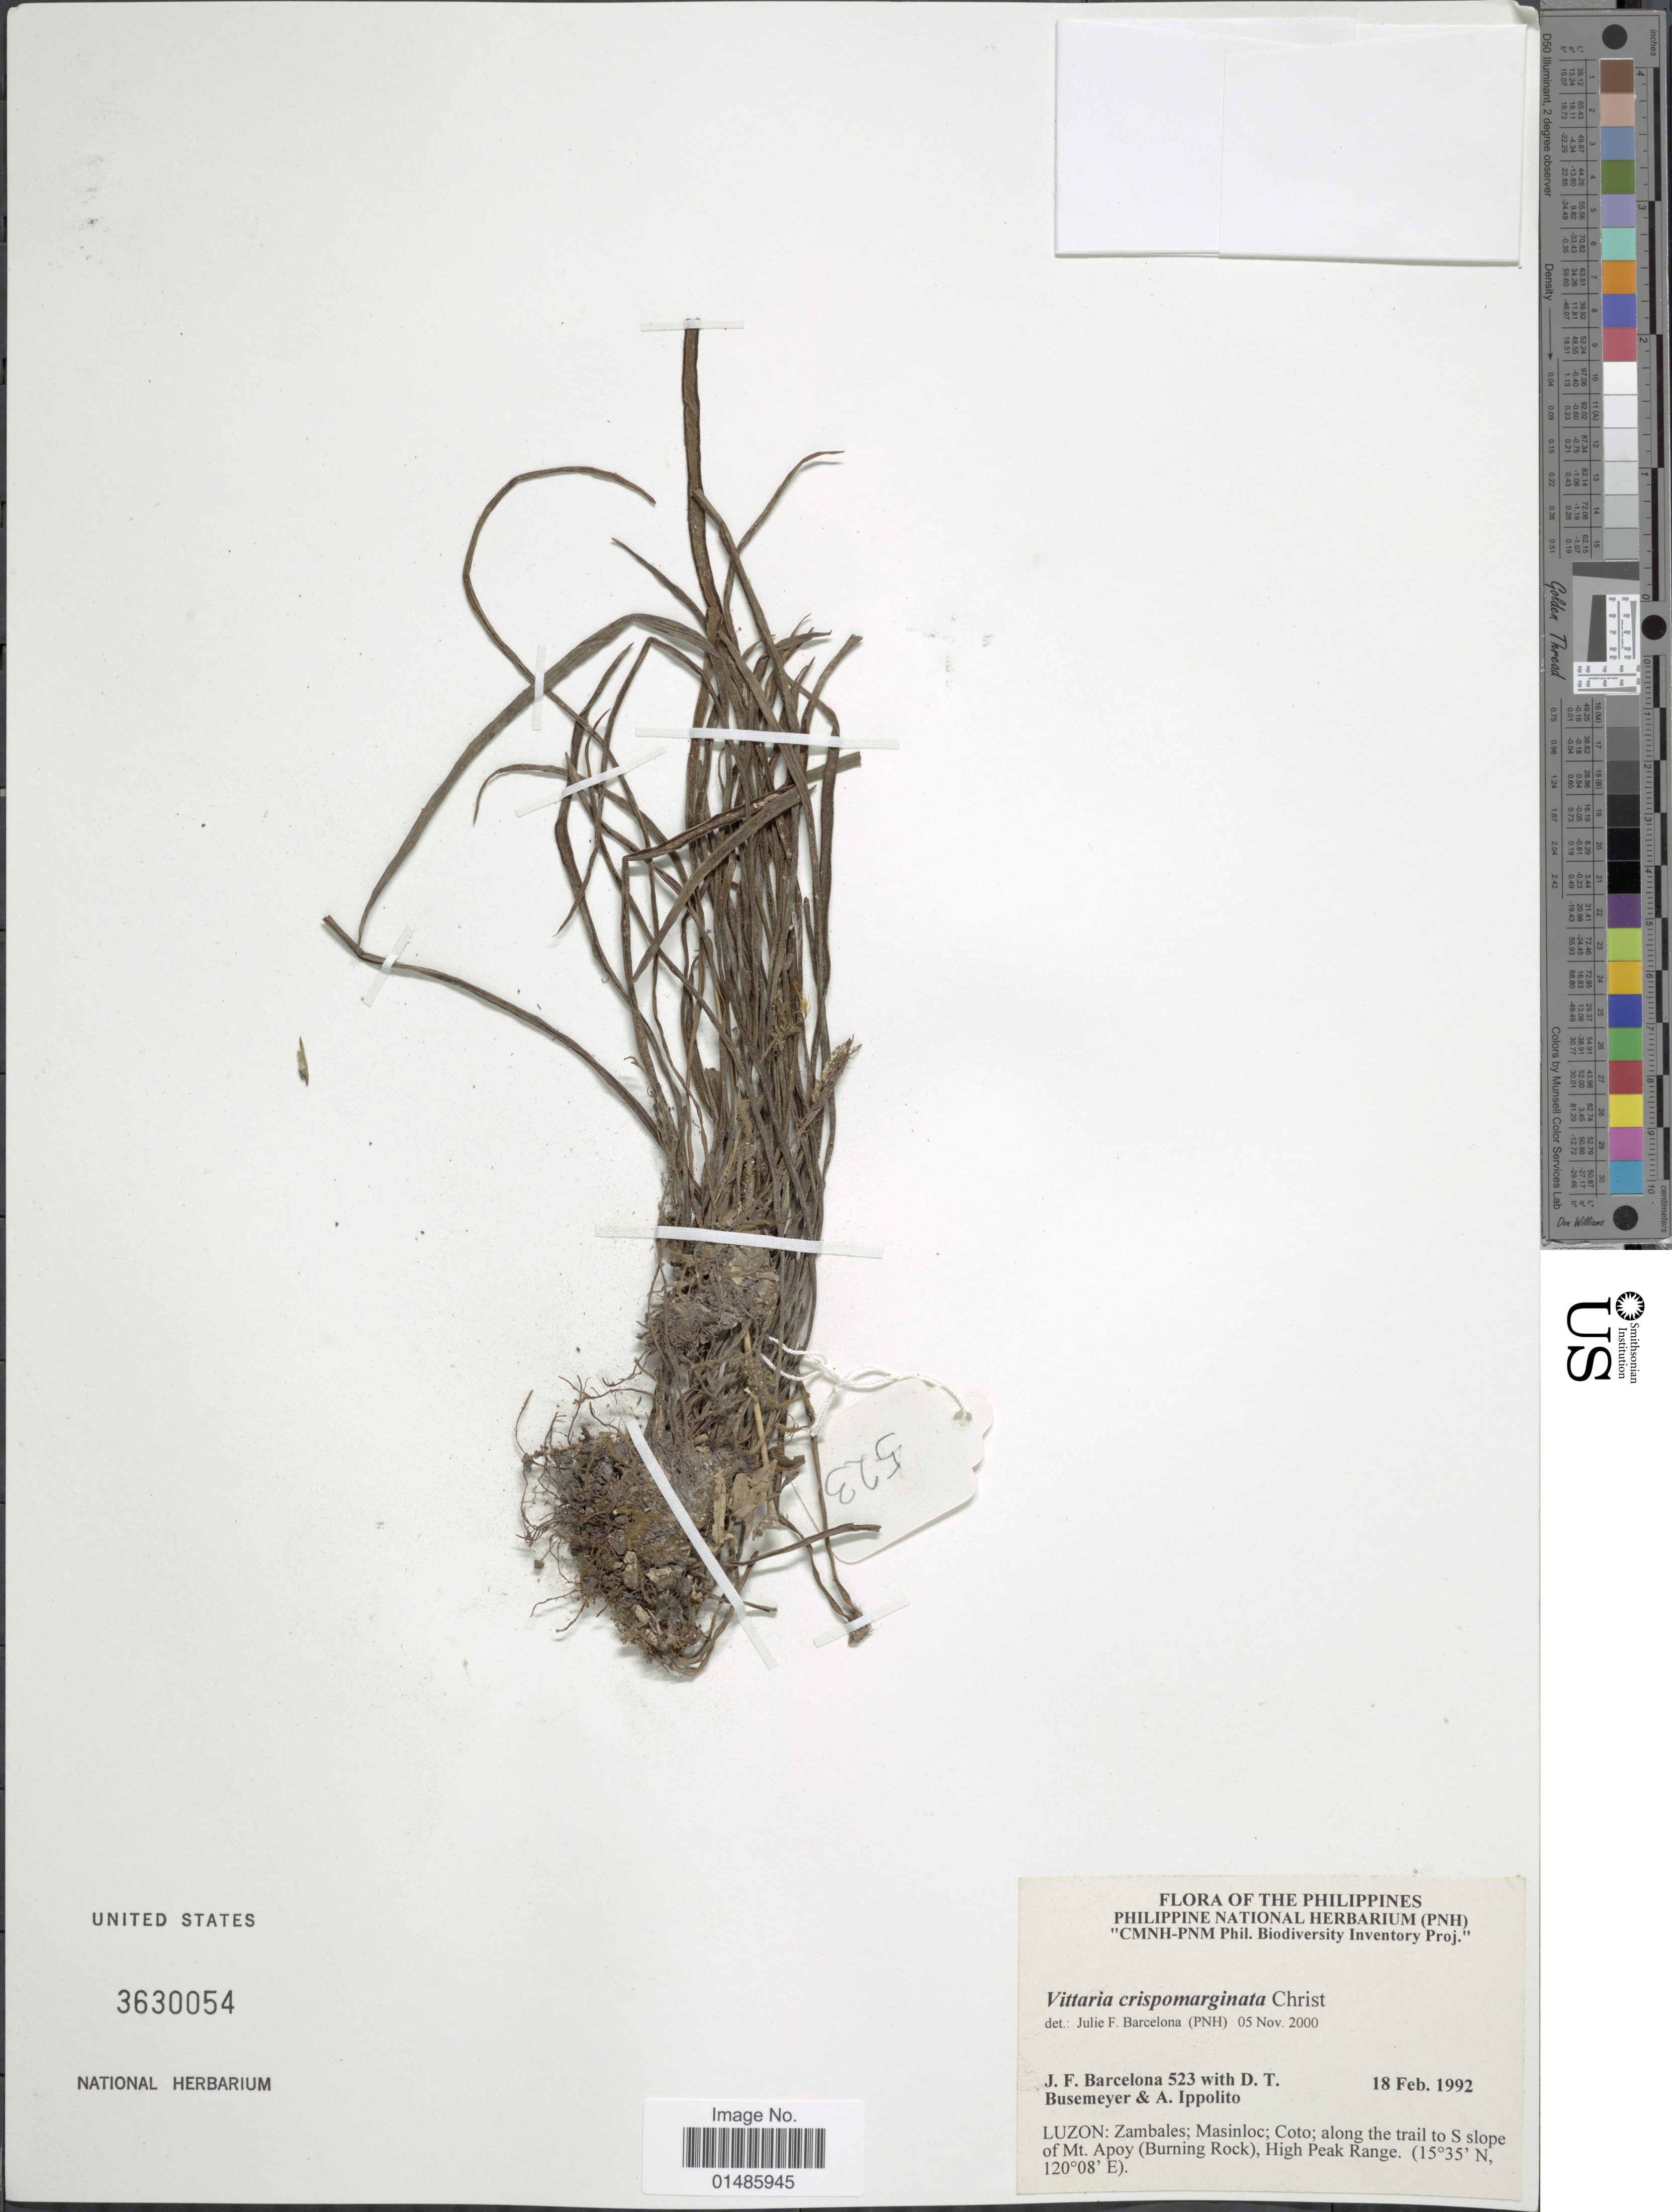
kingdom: Plantae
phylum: Tracheophyta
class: Polypodiopsida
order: Polypodiales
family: Pteridaceae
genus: Haplopteris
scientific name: Haplopteris crispomarginata comb. ined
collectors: J. F. Barcelona, D. Busemeyer & A. Ippolito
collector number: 523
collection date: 1992-02-18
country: Philippines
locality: Lu9ozn: Zambales; Masinloc; Coto; along the trail to S slope of Mt. Apoy (Burning Rock), High Peak Range.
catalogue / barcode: US 3630054